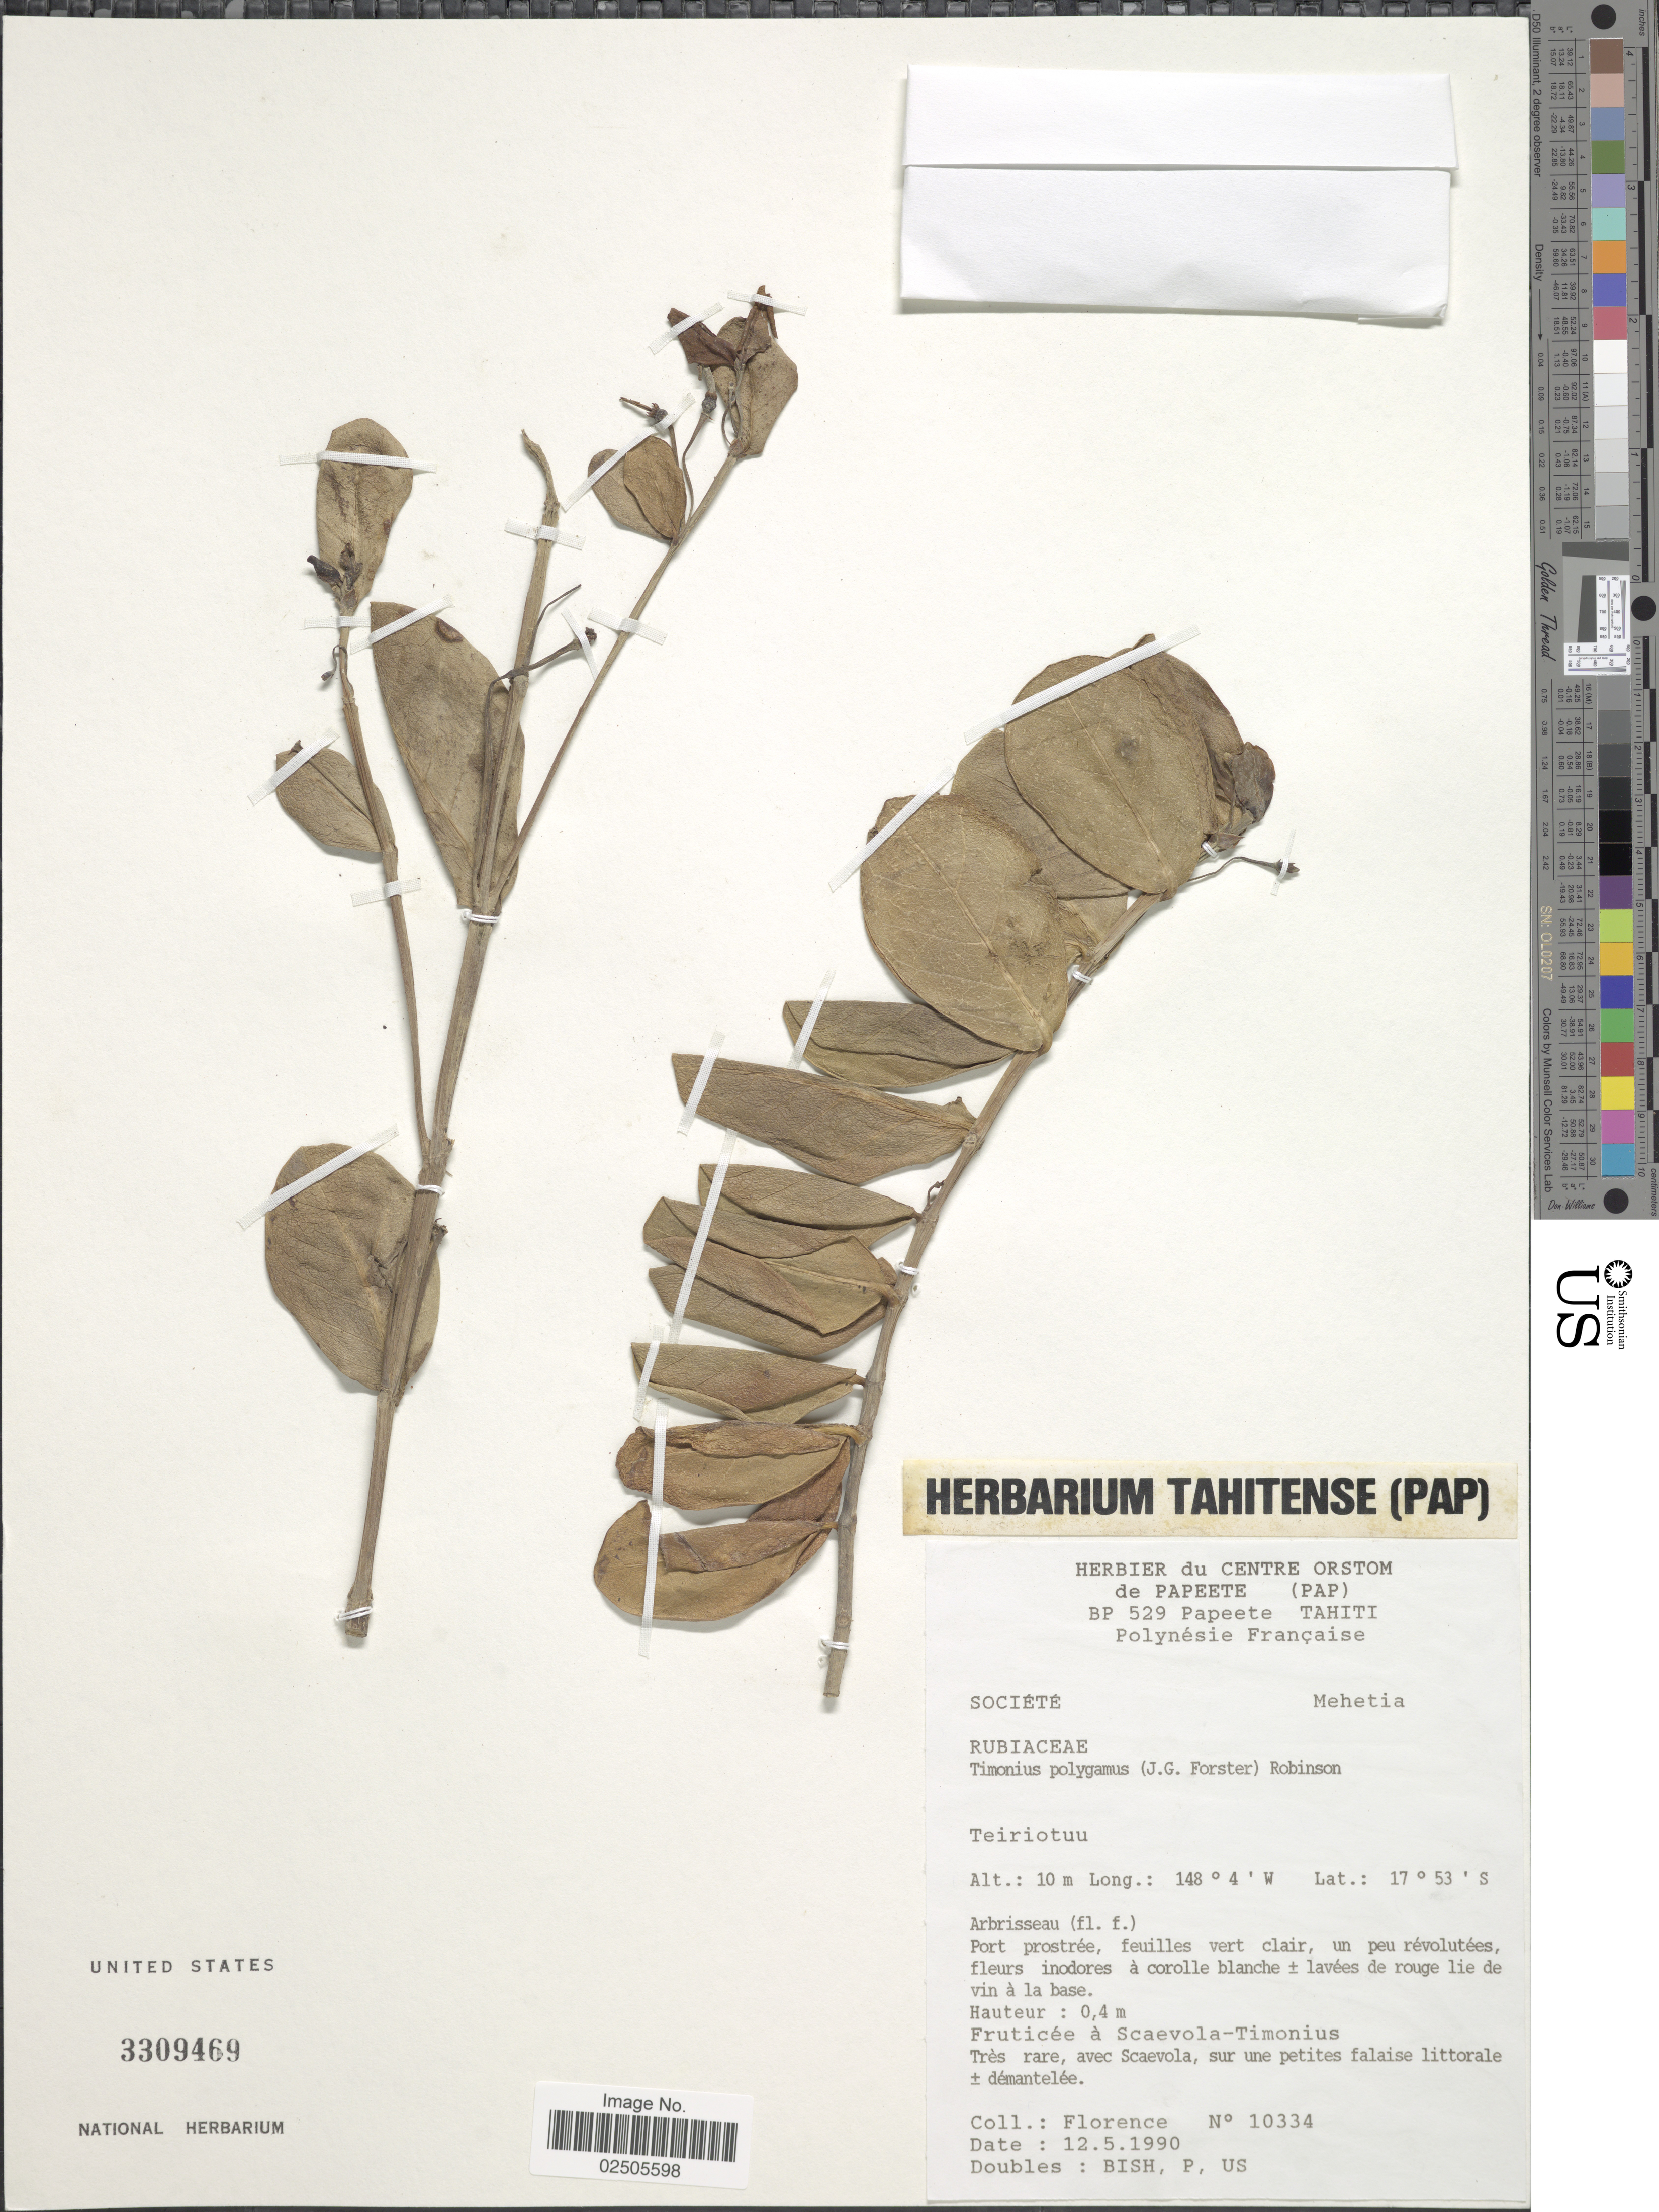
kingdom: Plantae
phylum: Tracheophyta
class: Magnoliopsida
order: Gentianales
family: Rubiaceae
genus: Timonius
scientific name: Timonius polygamus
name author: (G. Forst.) Rob.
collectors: -. Florence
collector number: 10334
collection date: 1990-05-12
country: French Polynesia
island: Mehetia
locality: Societe, Mehetia, Teiriotuu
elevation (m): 10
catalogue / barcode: US 3309469